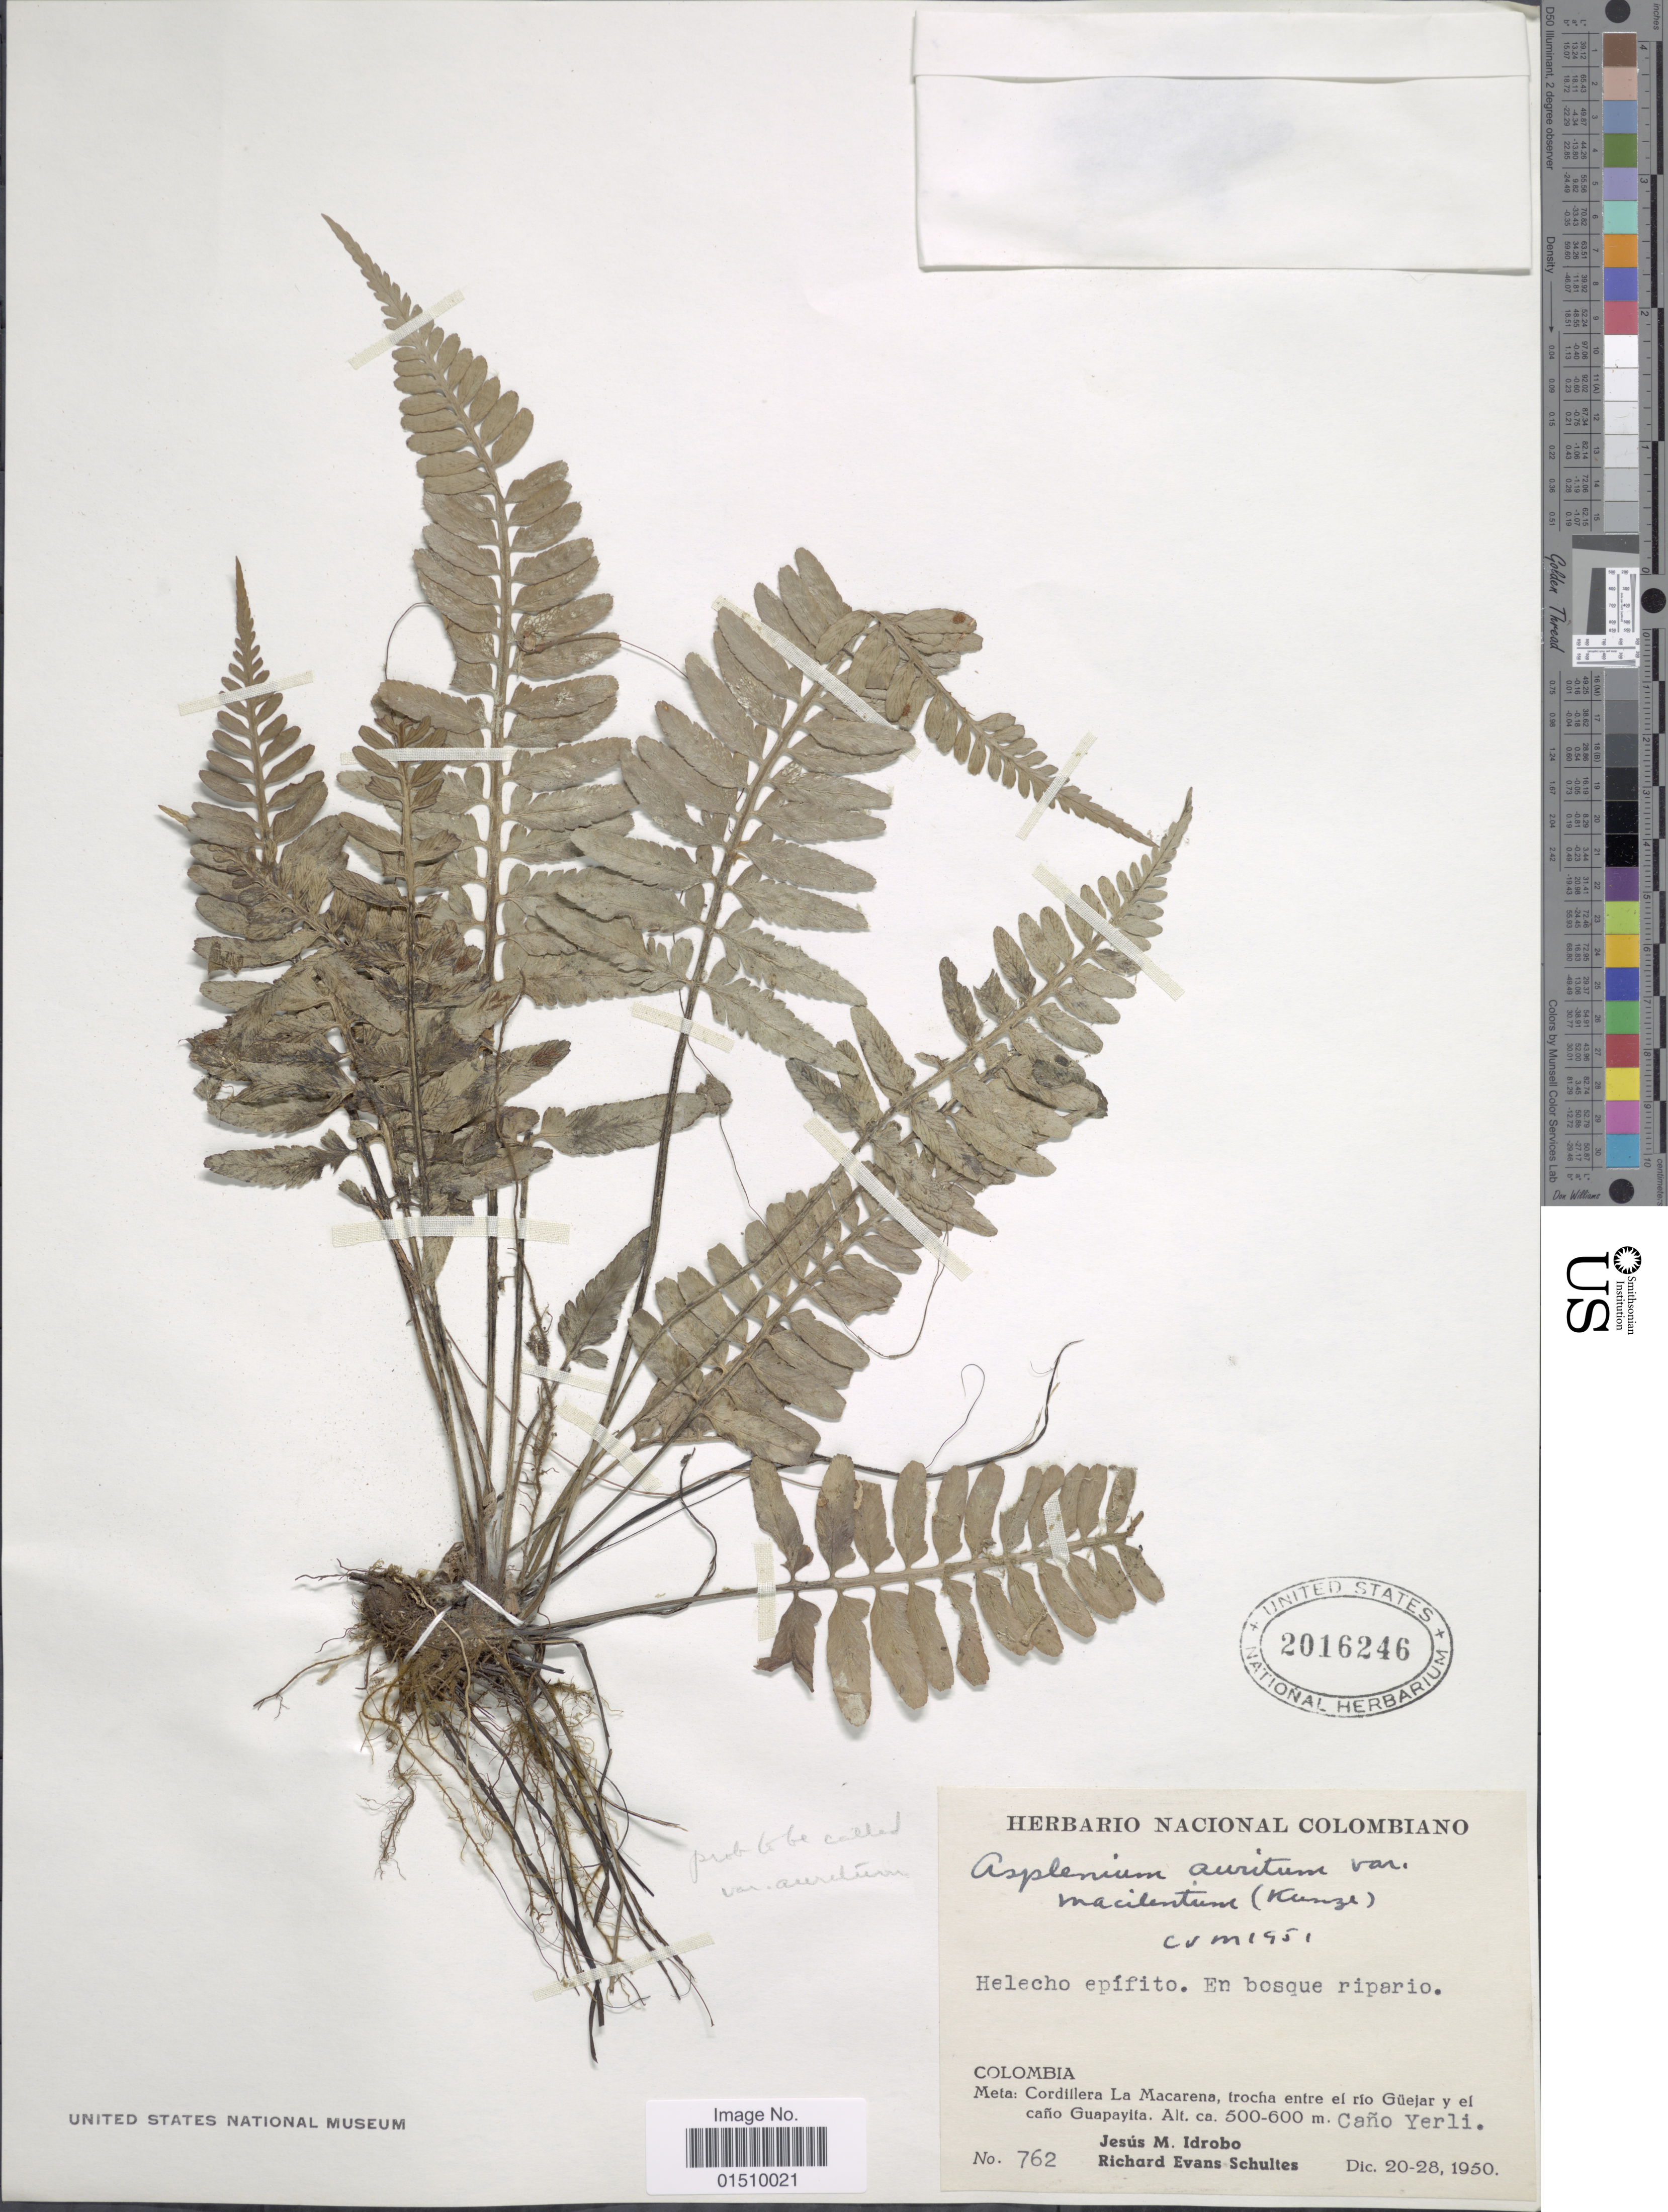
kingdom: Plantae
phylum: Tracheophyta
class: Polypodiopsida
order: Polypodiales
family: Aspleniaceae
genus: Asplenium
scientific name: Asplenium auritum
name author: Sw.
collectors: J. M. Idrobo & R. E. Schultes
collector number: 762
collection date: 1950-12-20/1950-12-28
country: Colombia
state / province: Meta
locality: Colombia, Mera: Cordillera La Macarena, trocha entre el rio Güejar y el caño Guapayita. Caño Yerli.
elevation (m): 500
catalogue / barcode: US 2016246